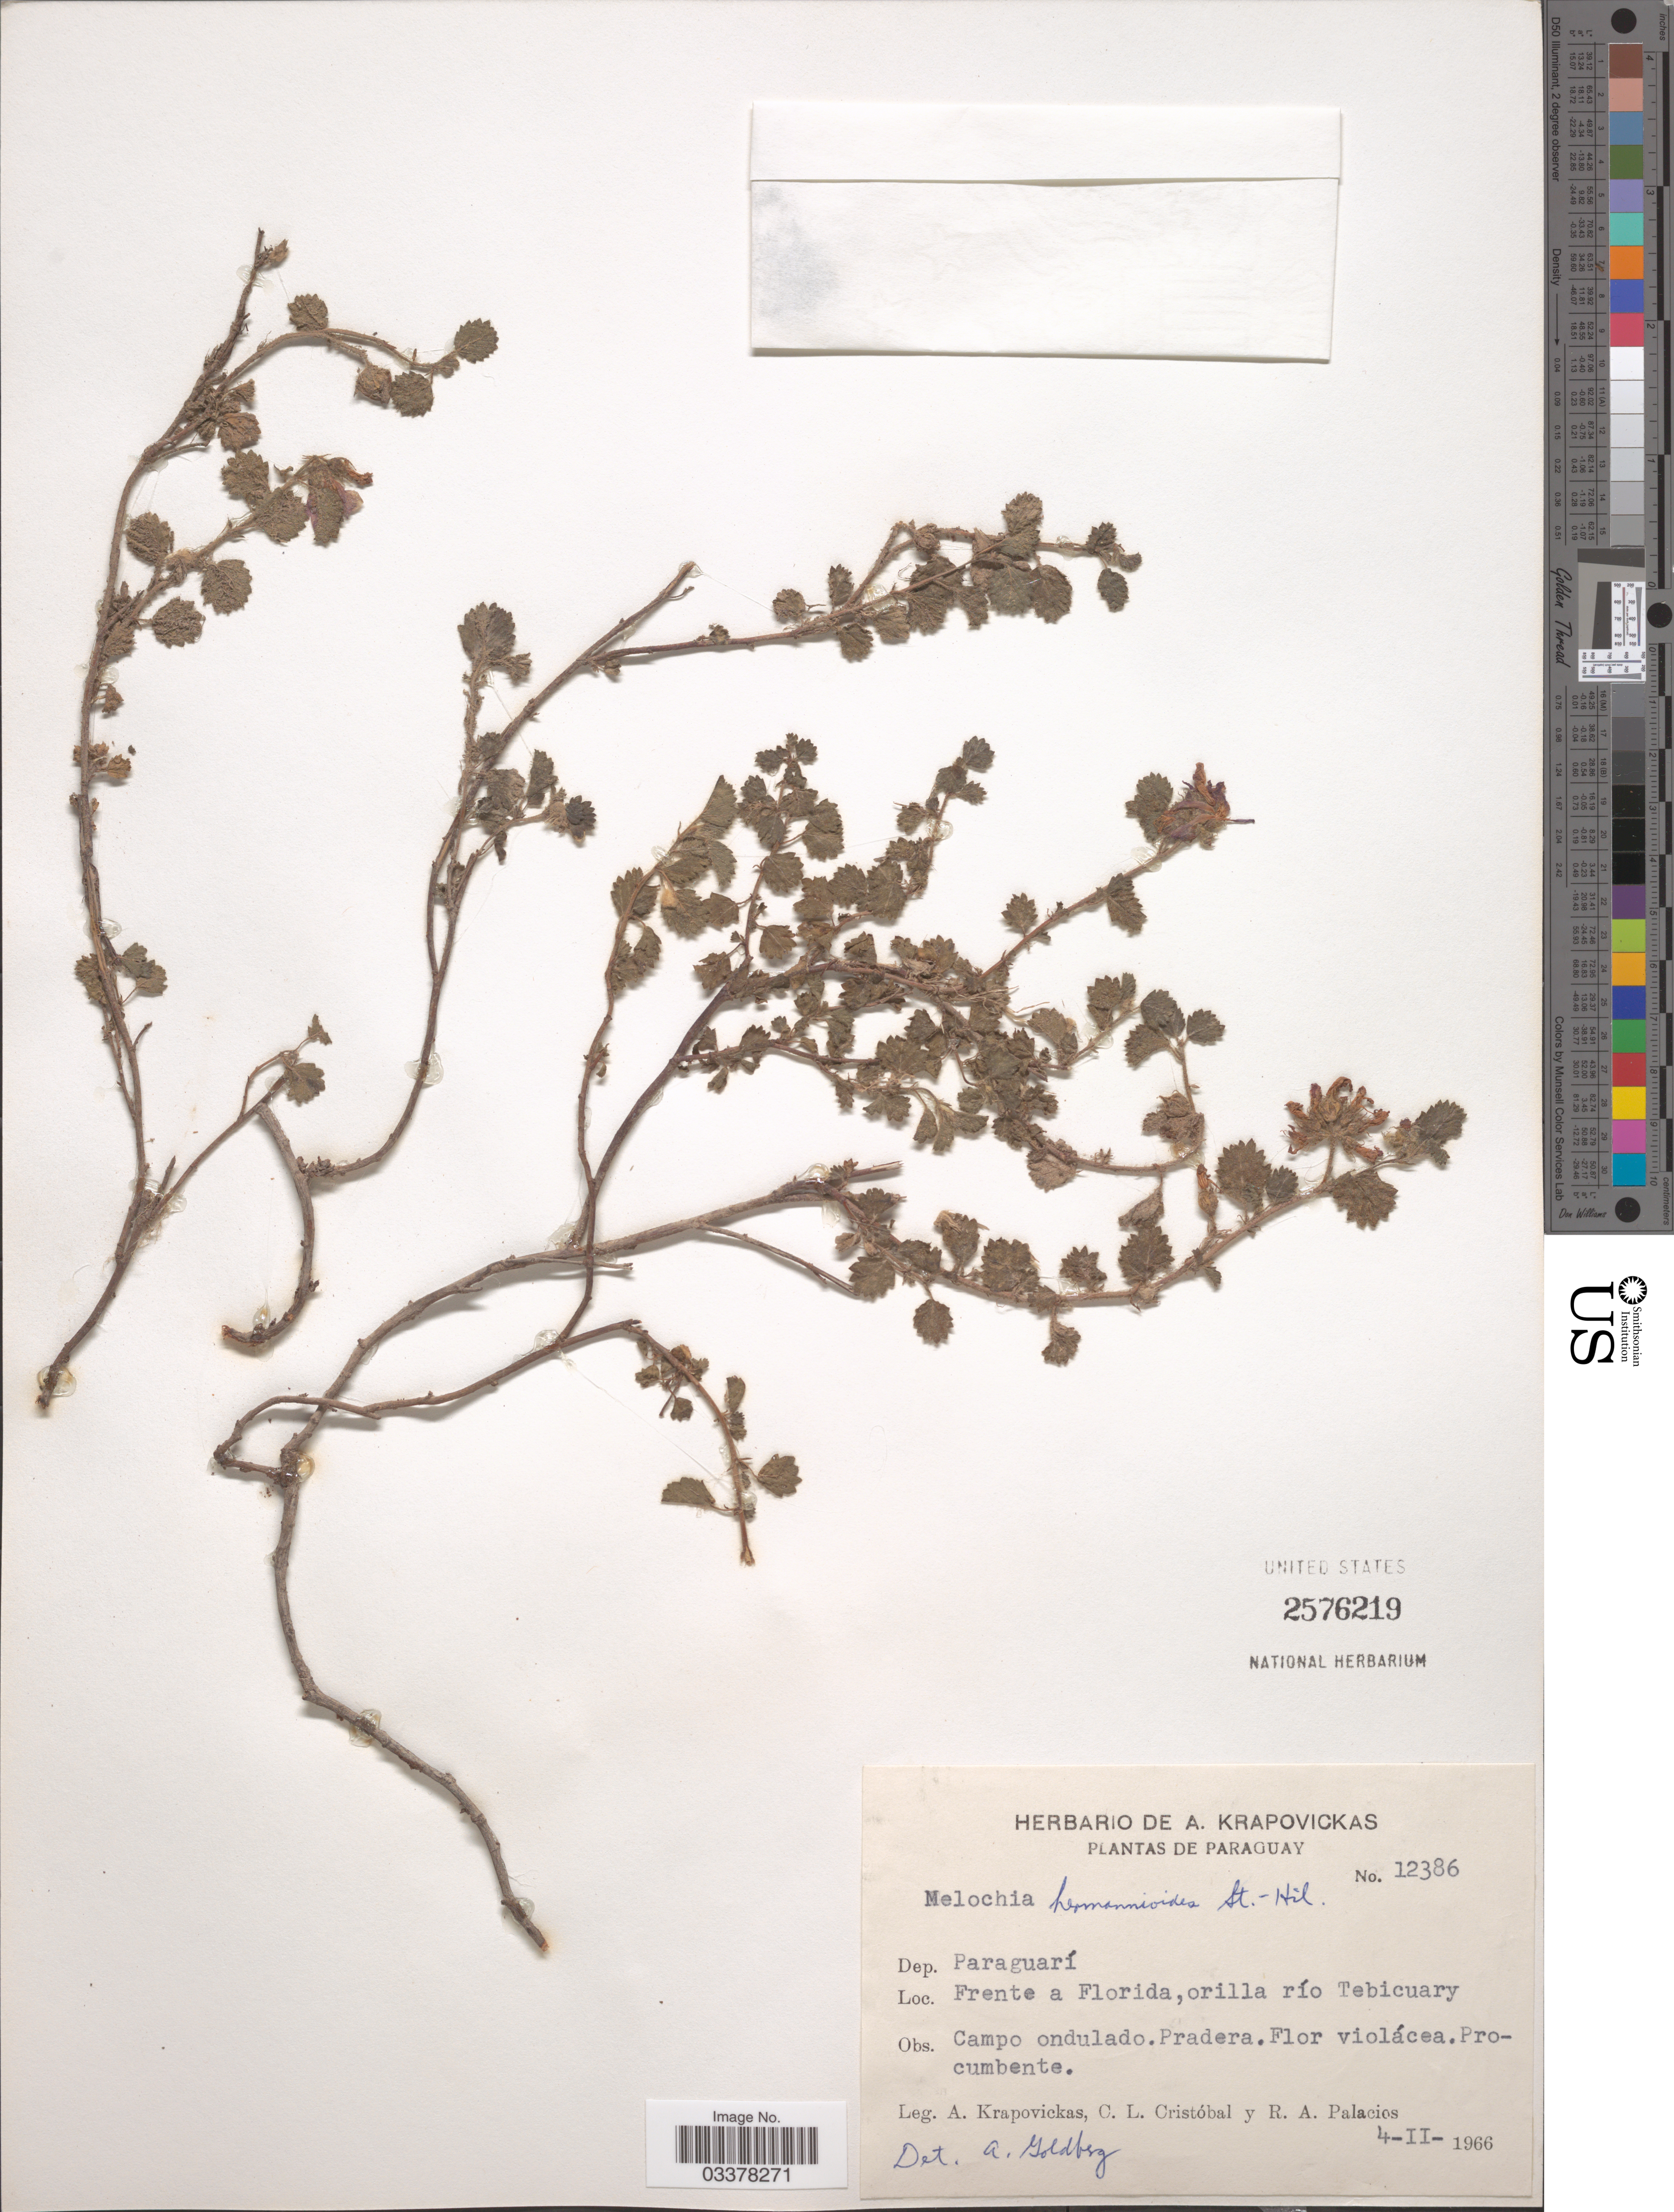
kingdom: Plantae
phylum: Tracheophyta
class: Magnoliopsida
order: Malvales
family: Malvaceae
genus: Melochia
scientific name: Melochia hermannioides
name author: A. St.-Hil.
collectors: A. Krapovickas, C. L. Cristóbal & R. Palacios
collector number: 12386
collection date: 1966-02-04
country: Paraguay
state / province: Paraguari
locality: Dep. Paraguarí. Frente a Florida, orilla río Tebicuary.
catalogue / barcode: US 2576219